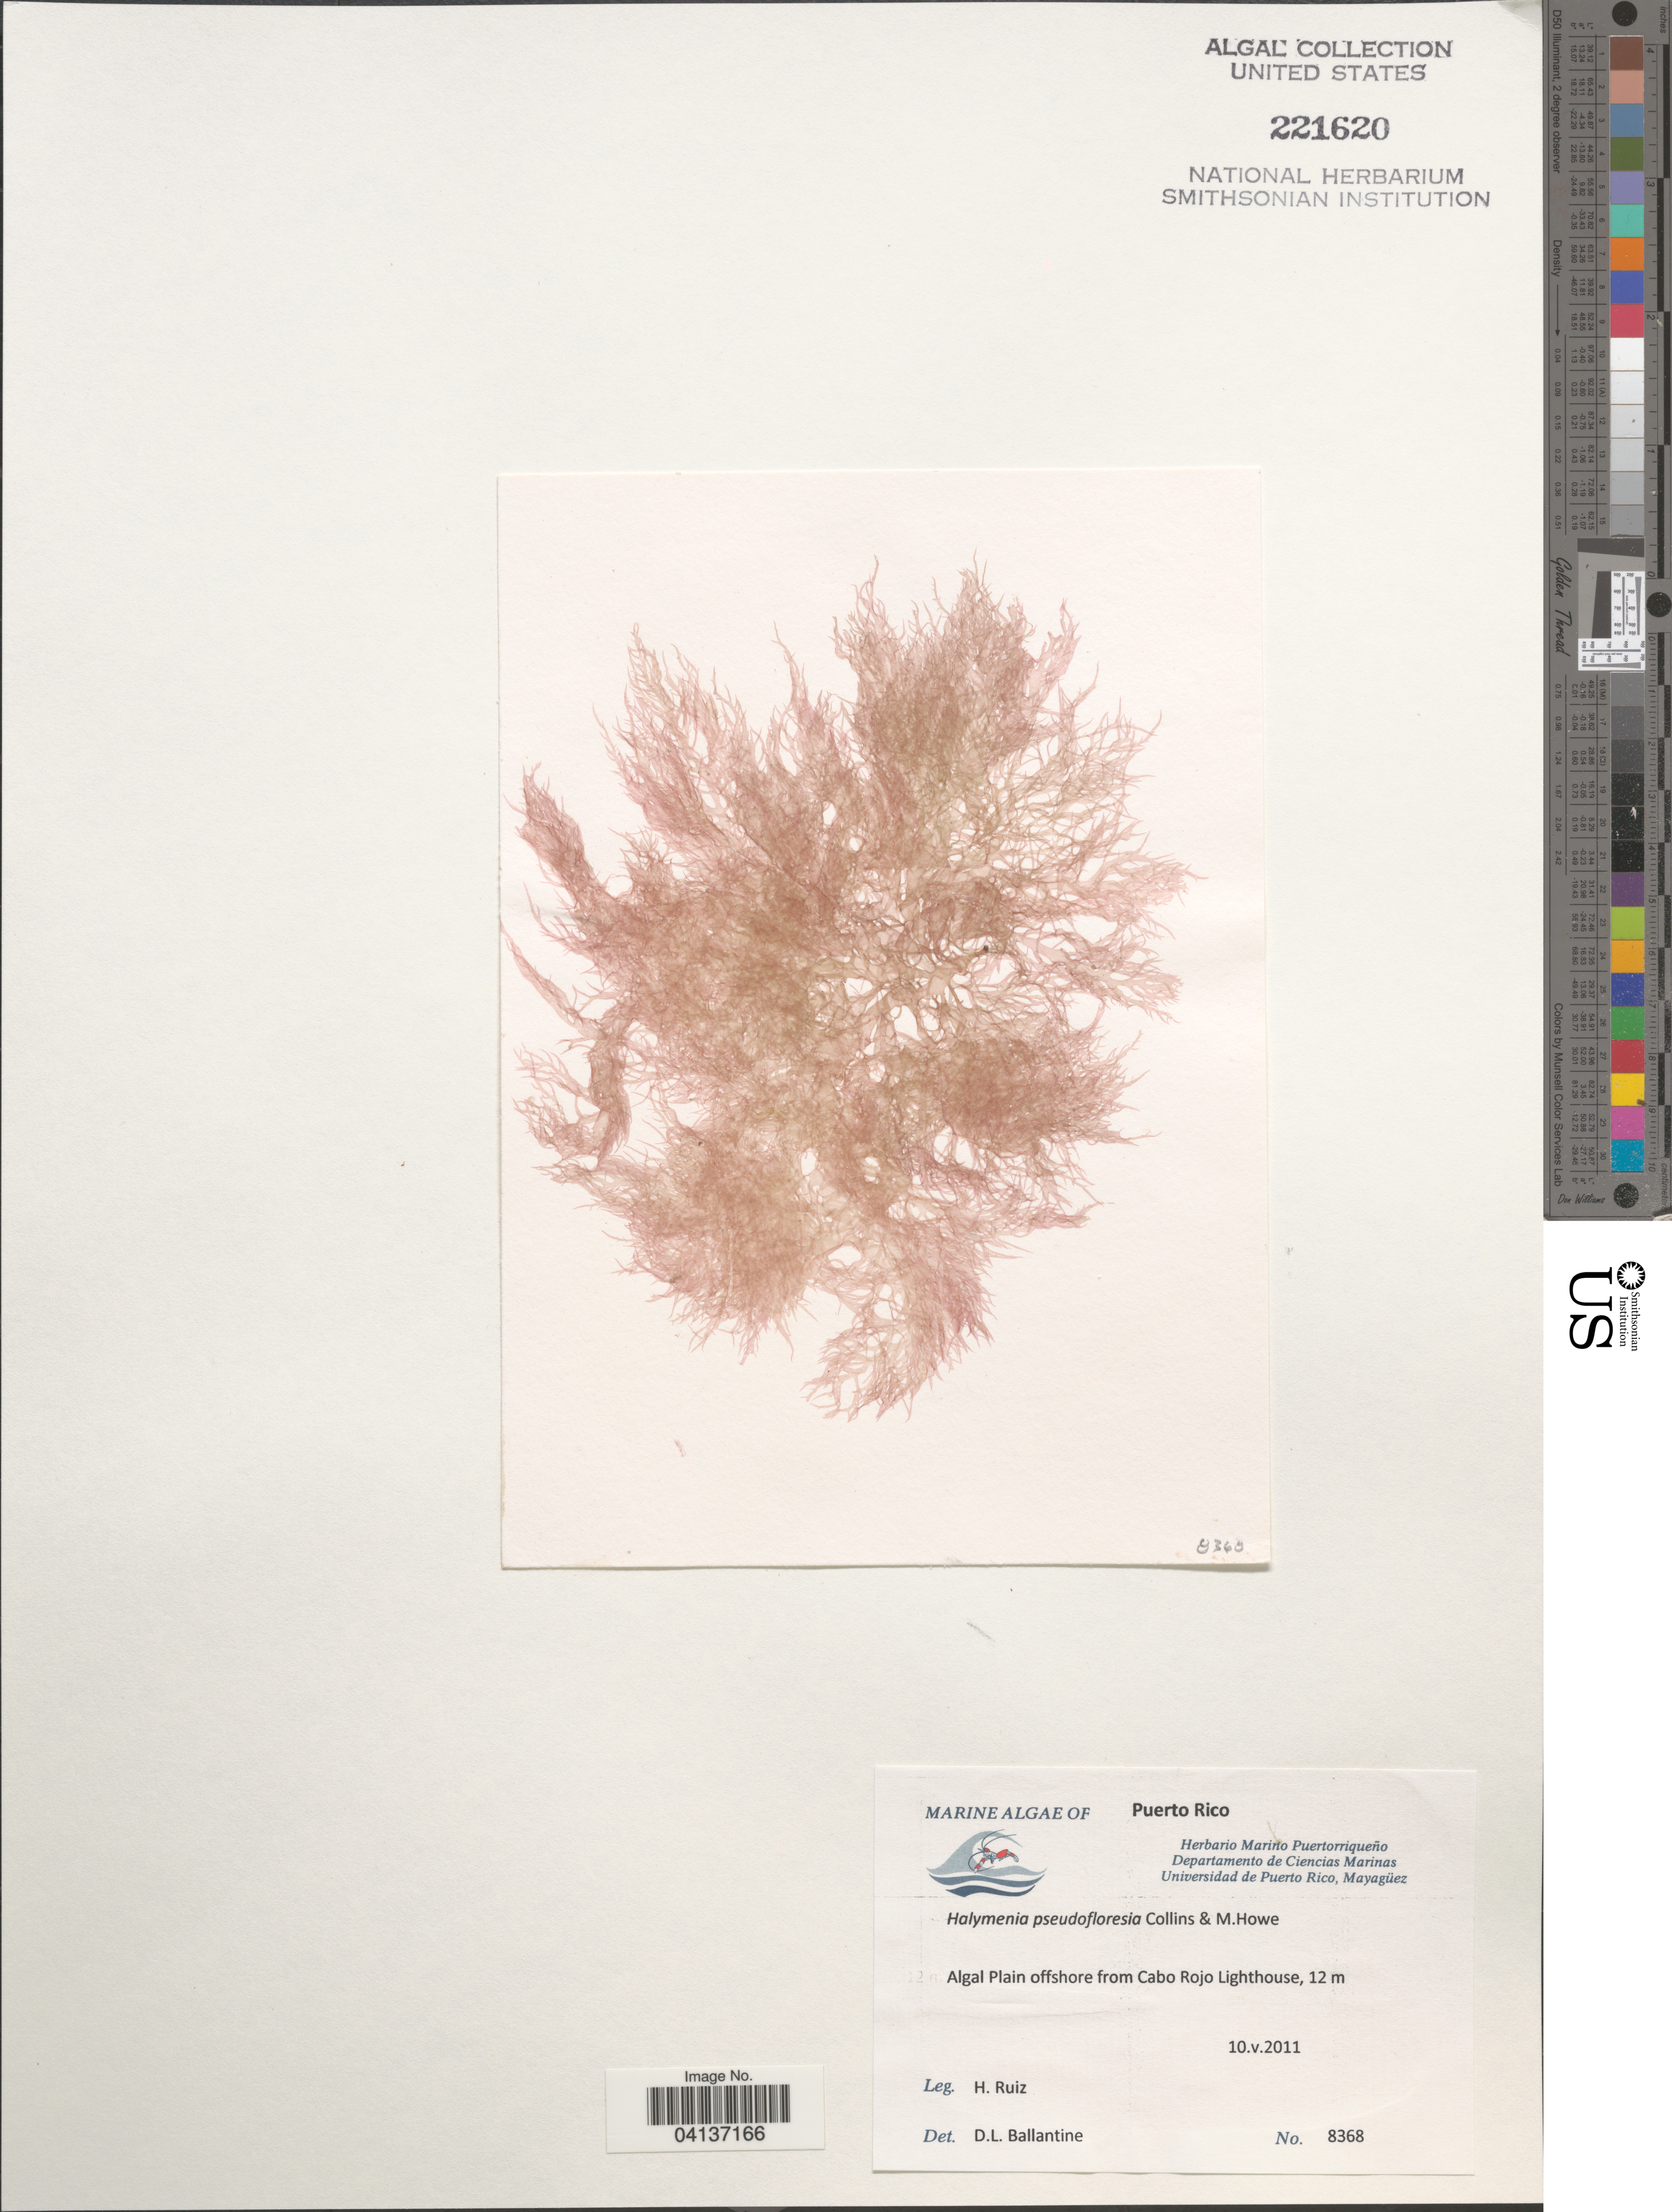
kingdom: Plantae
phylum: Rhodophyta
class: Florideophyceae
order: Halymeniales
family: Halymeniaceae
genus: Halymenia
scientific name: Halymenia pseudofloresia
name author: Collins & M. Howe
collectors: H. Ruiz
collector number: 8368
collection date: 2011-05-10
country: Puerto Rico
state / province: Çabo Rojo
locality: Algal Plain offshore from Cabo Rojo Lighthouse.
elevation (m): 12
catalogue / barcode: US 221620